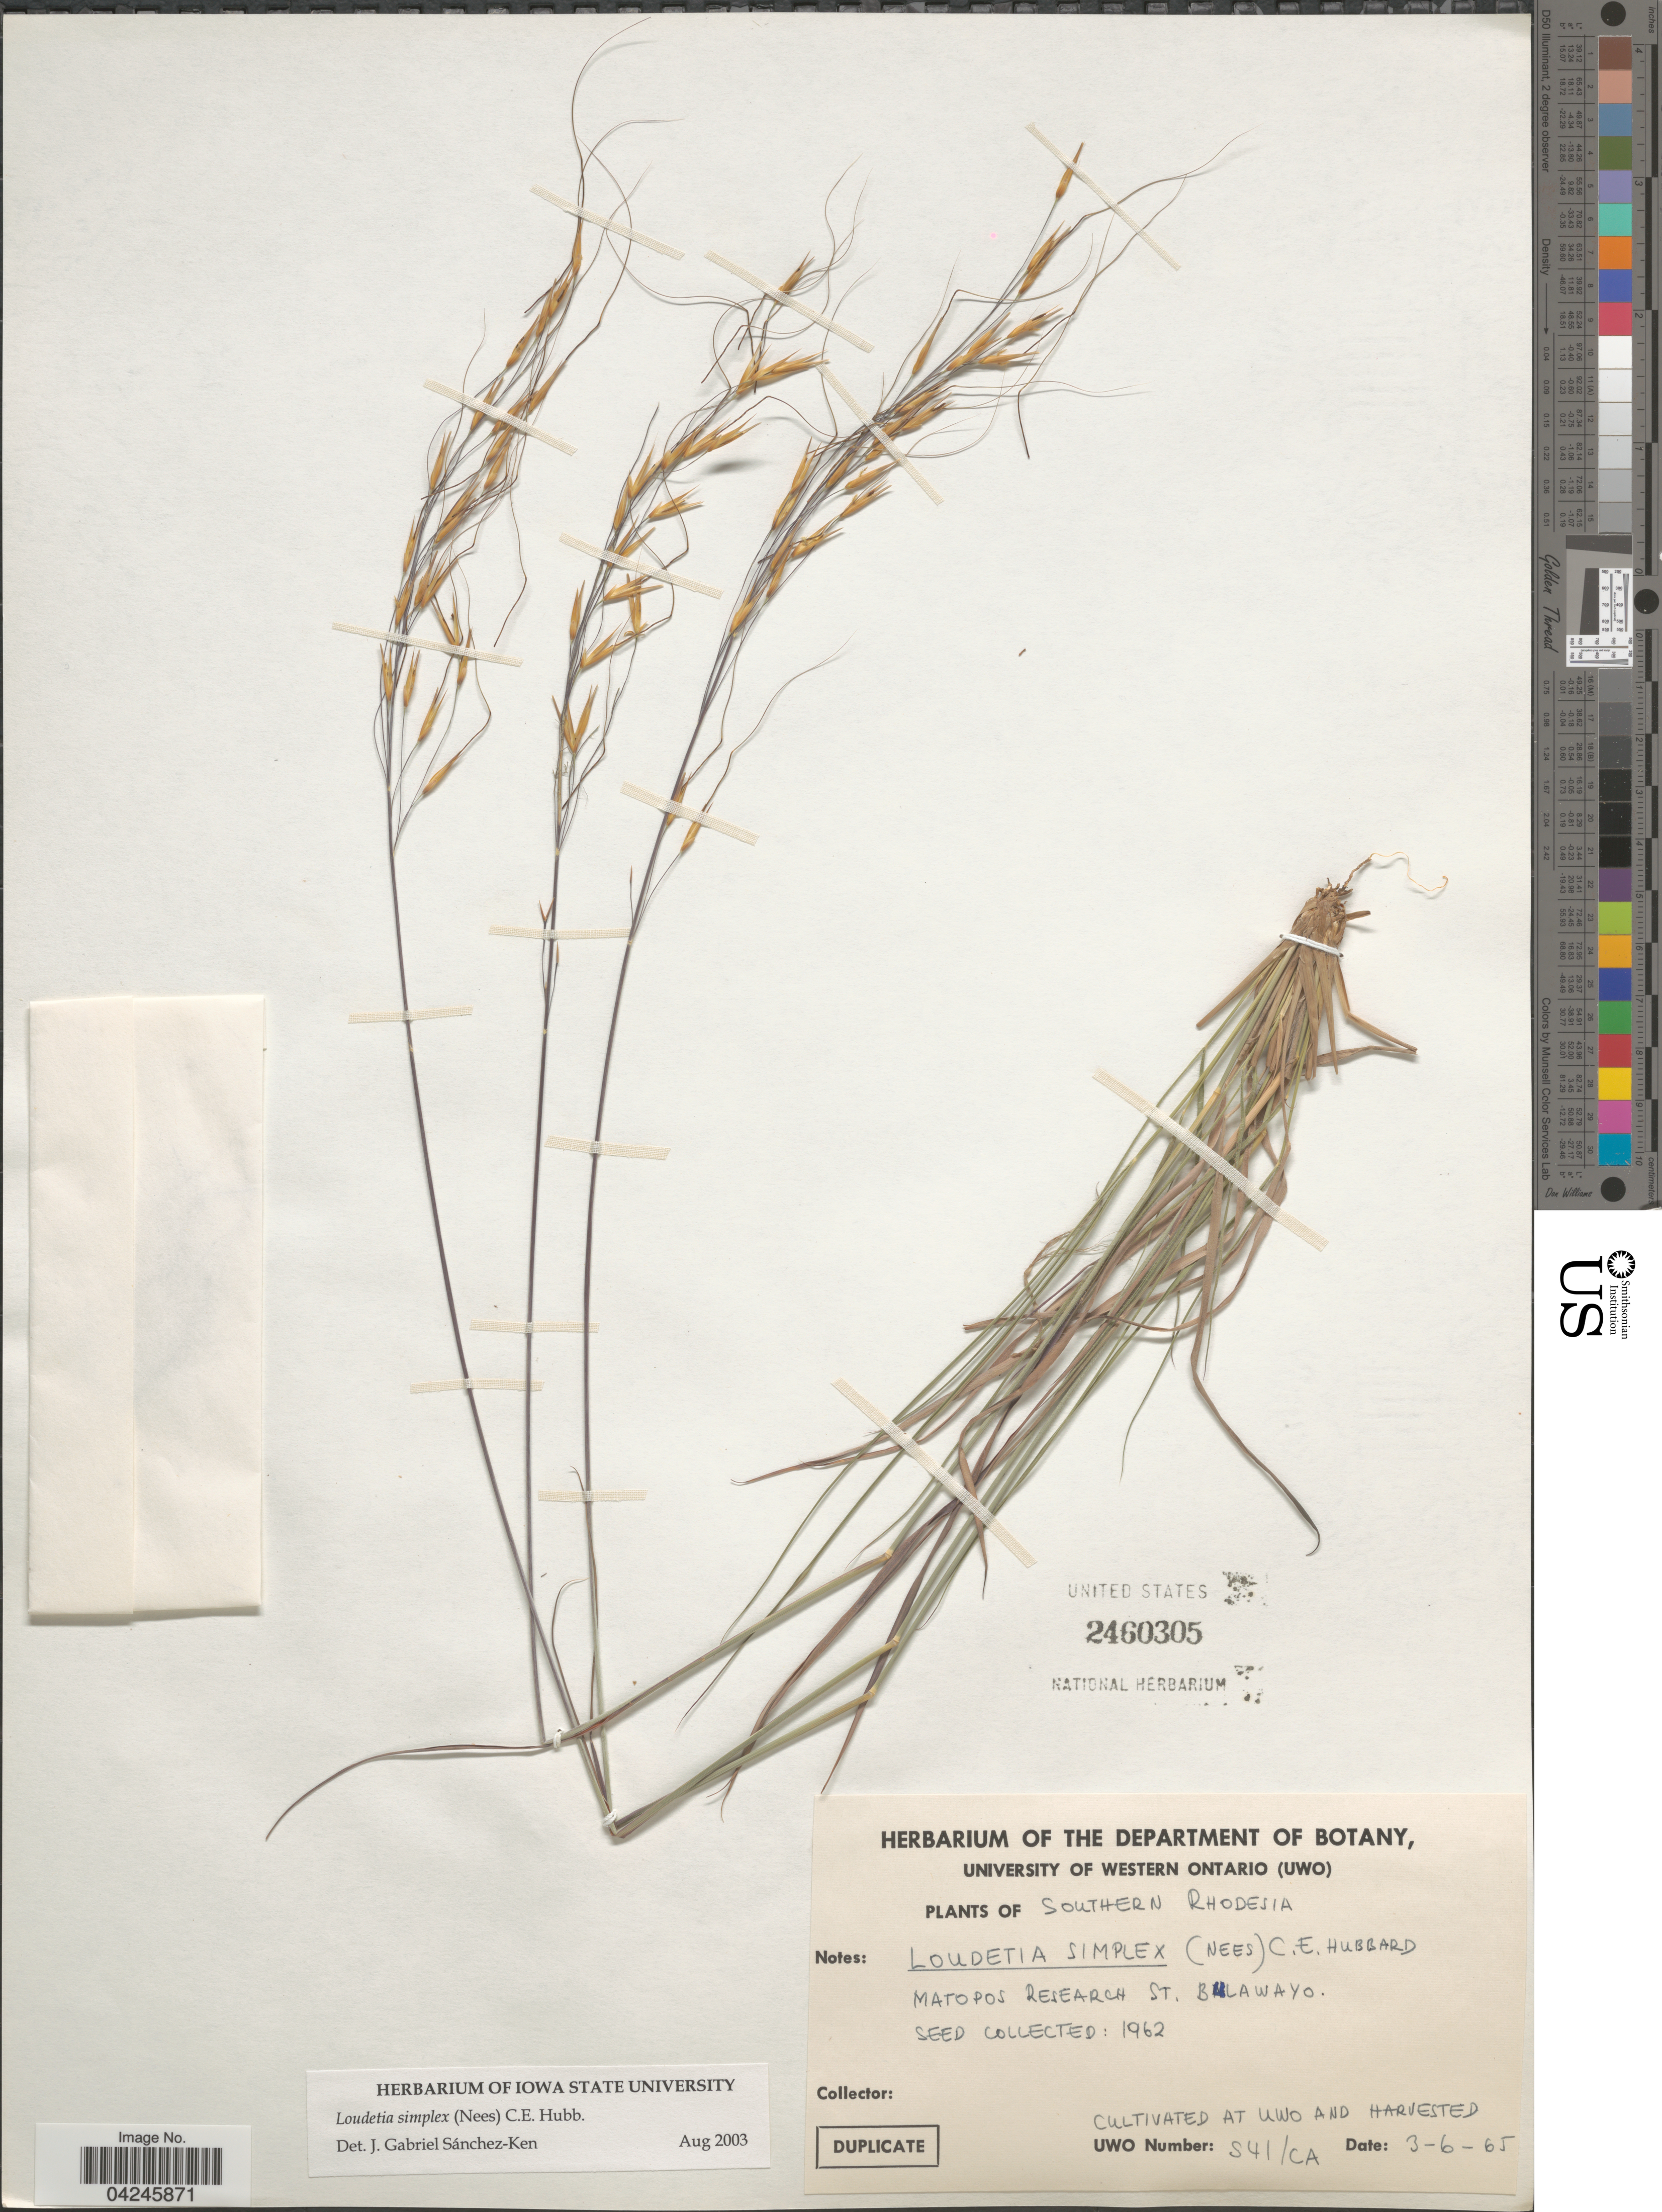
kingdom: Plantae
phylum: Tracheophyta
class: Liliopsida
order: Poales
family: Poaceae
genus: Loudetia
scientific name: Loudetia simplex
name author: (Nees) C.E. Hubb.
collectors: ex herb. Bot. Department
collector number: S41/CA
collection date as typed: Transcribed d/m/y: 3/6/65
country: Canada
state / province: Ontario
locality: At UWO.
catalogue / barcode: US 2460305